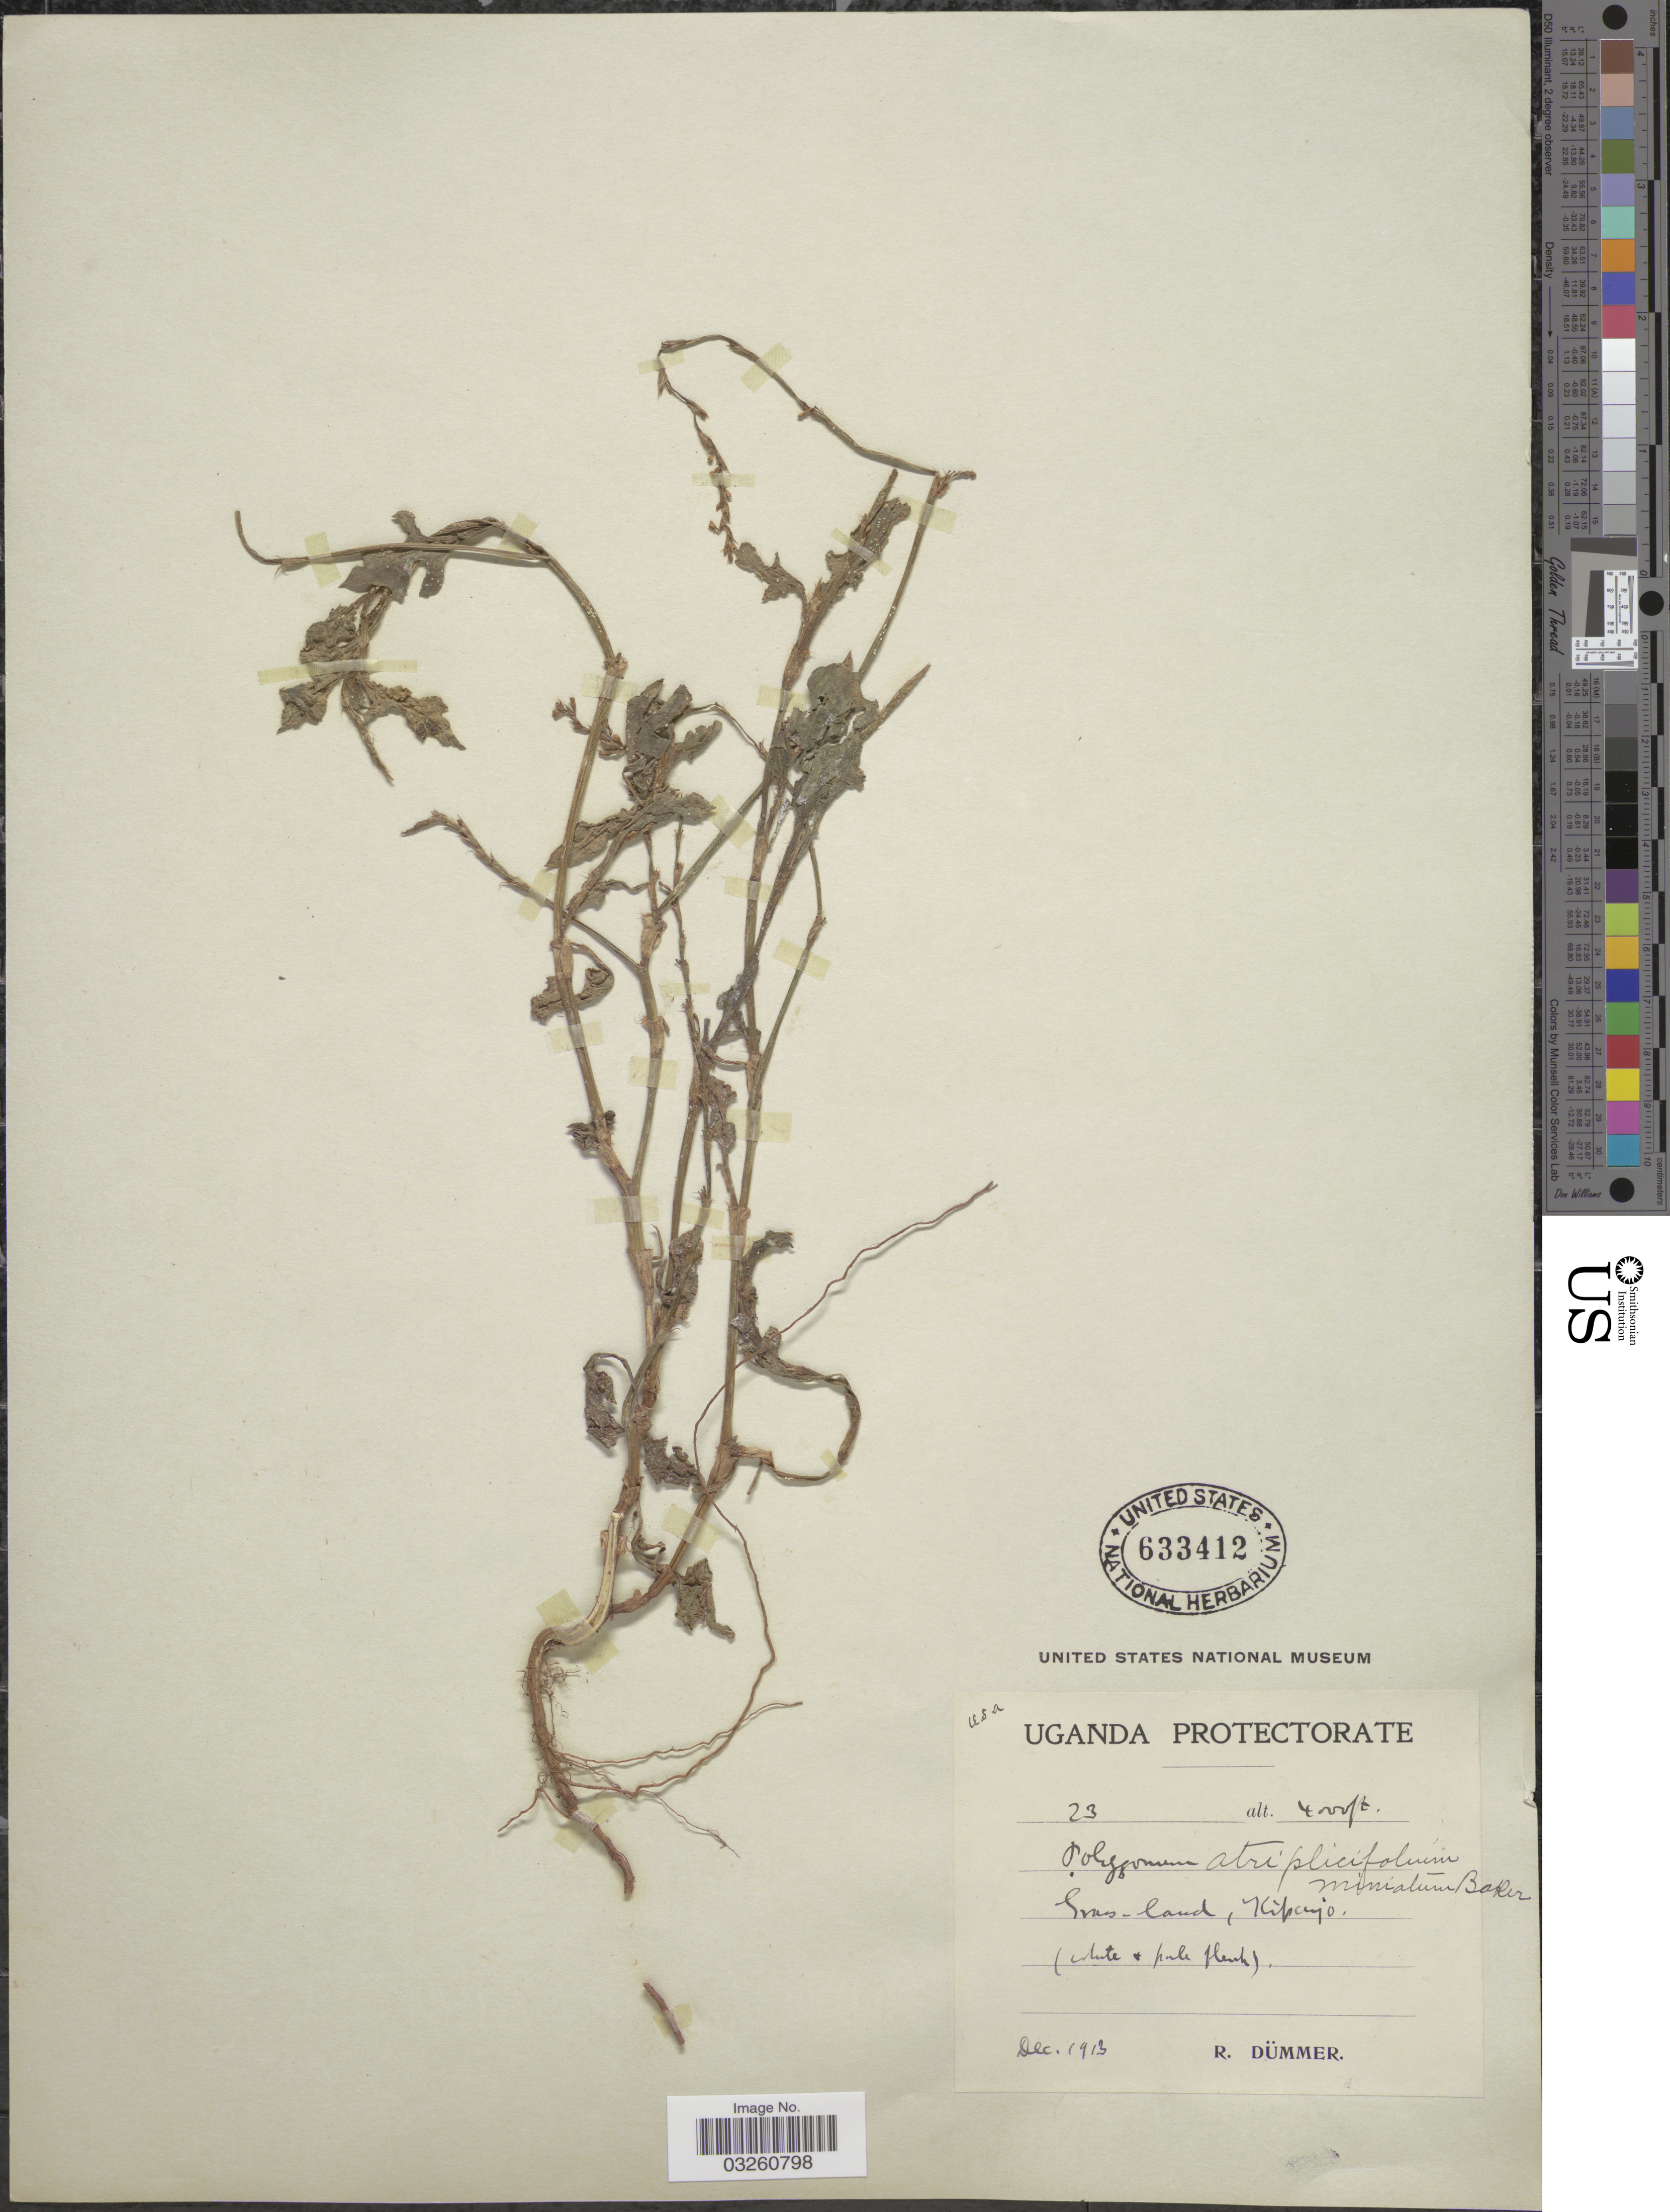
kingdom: Plantae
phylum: Tracheophyta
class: Magnoliopsida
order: Caryophyllales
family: Polygonaceae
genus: Oxygonum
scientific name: Oxygonum atriplicifolium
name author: (Meisn.) Martelli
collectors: R. A. Dümmer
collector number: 23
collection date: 1913-12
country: Uganda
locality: Uganda Protectorate. Grass-land, Kipayo.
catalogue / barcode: US 633412